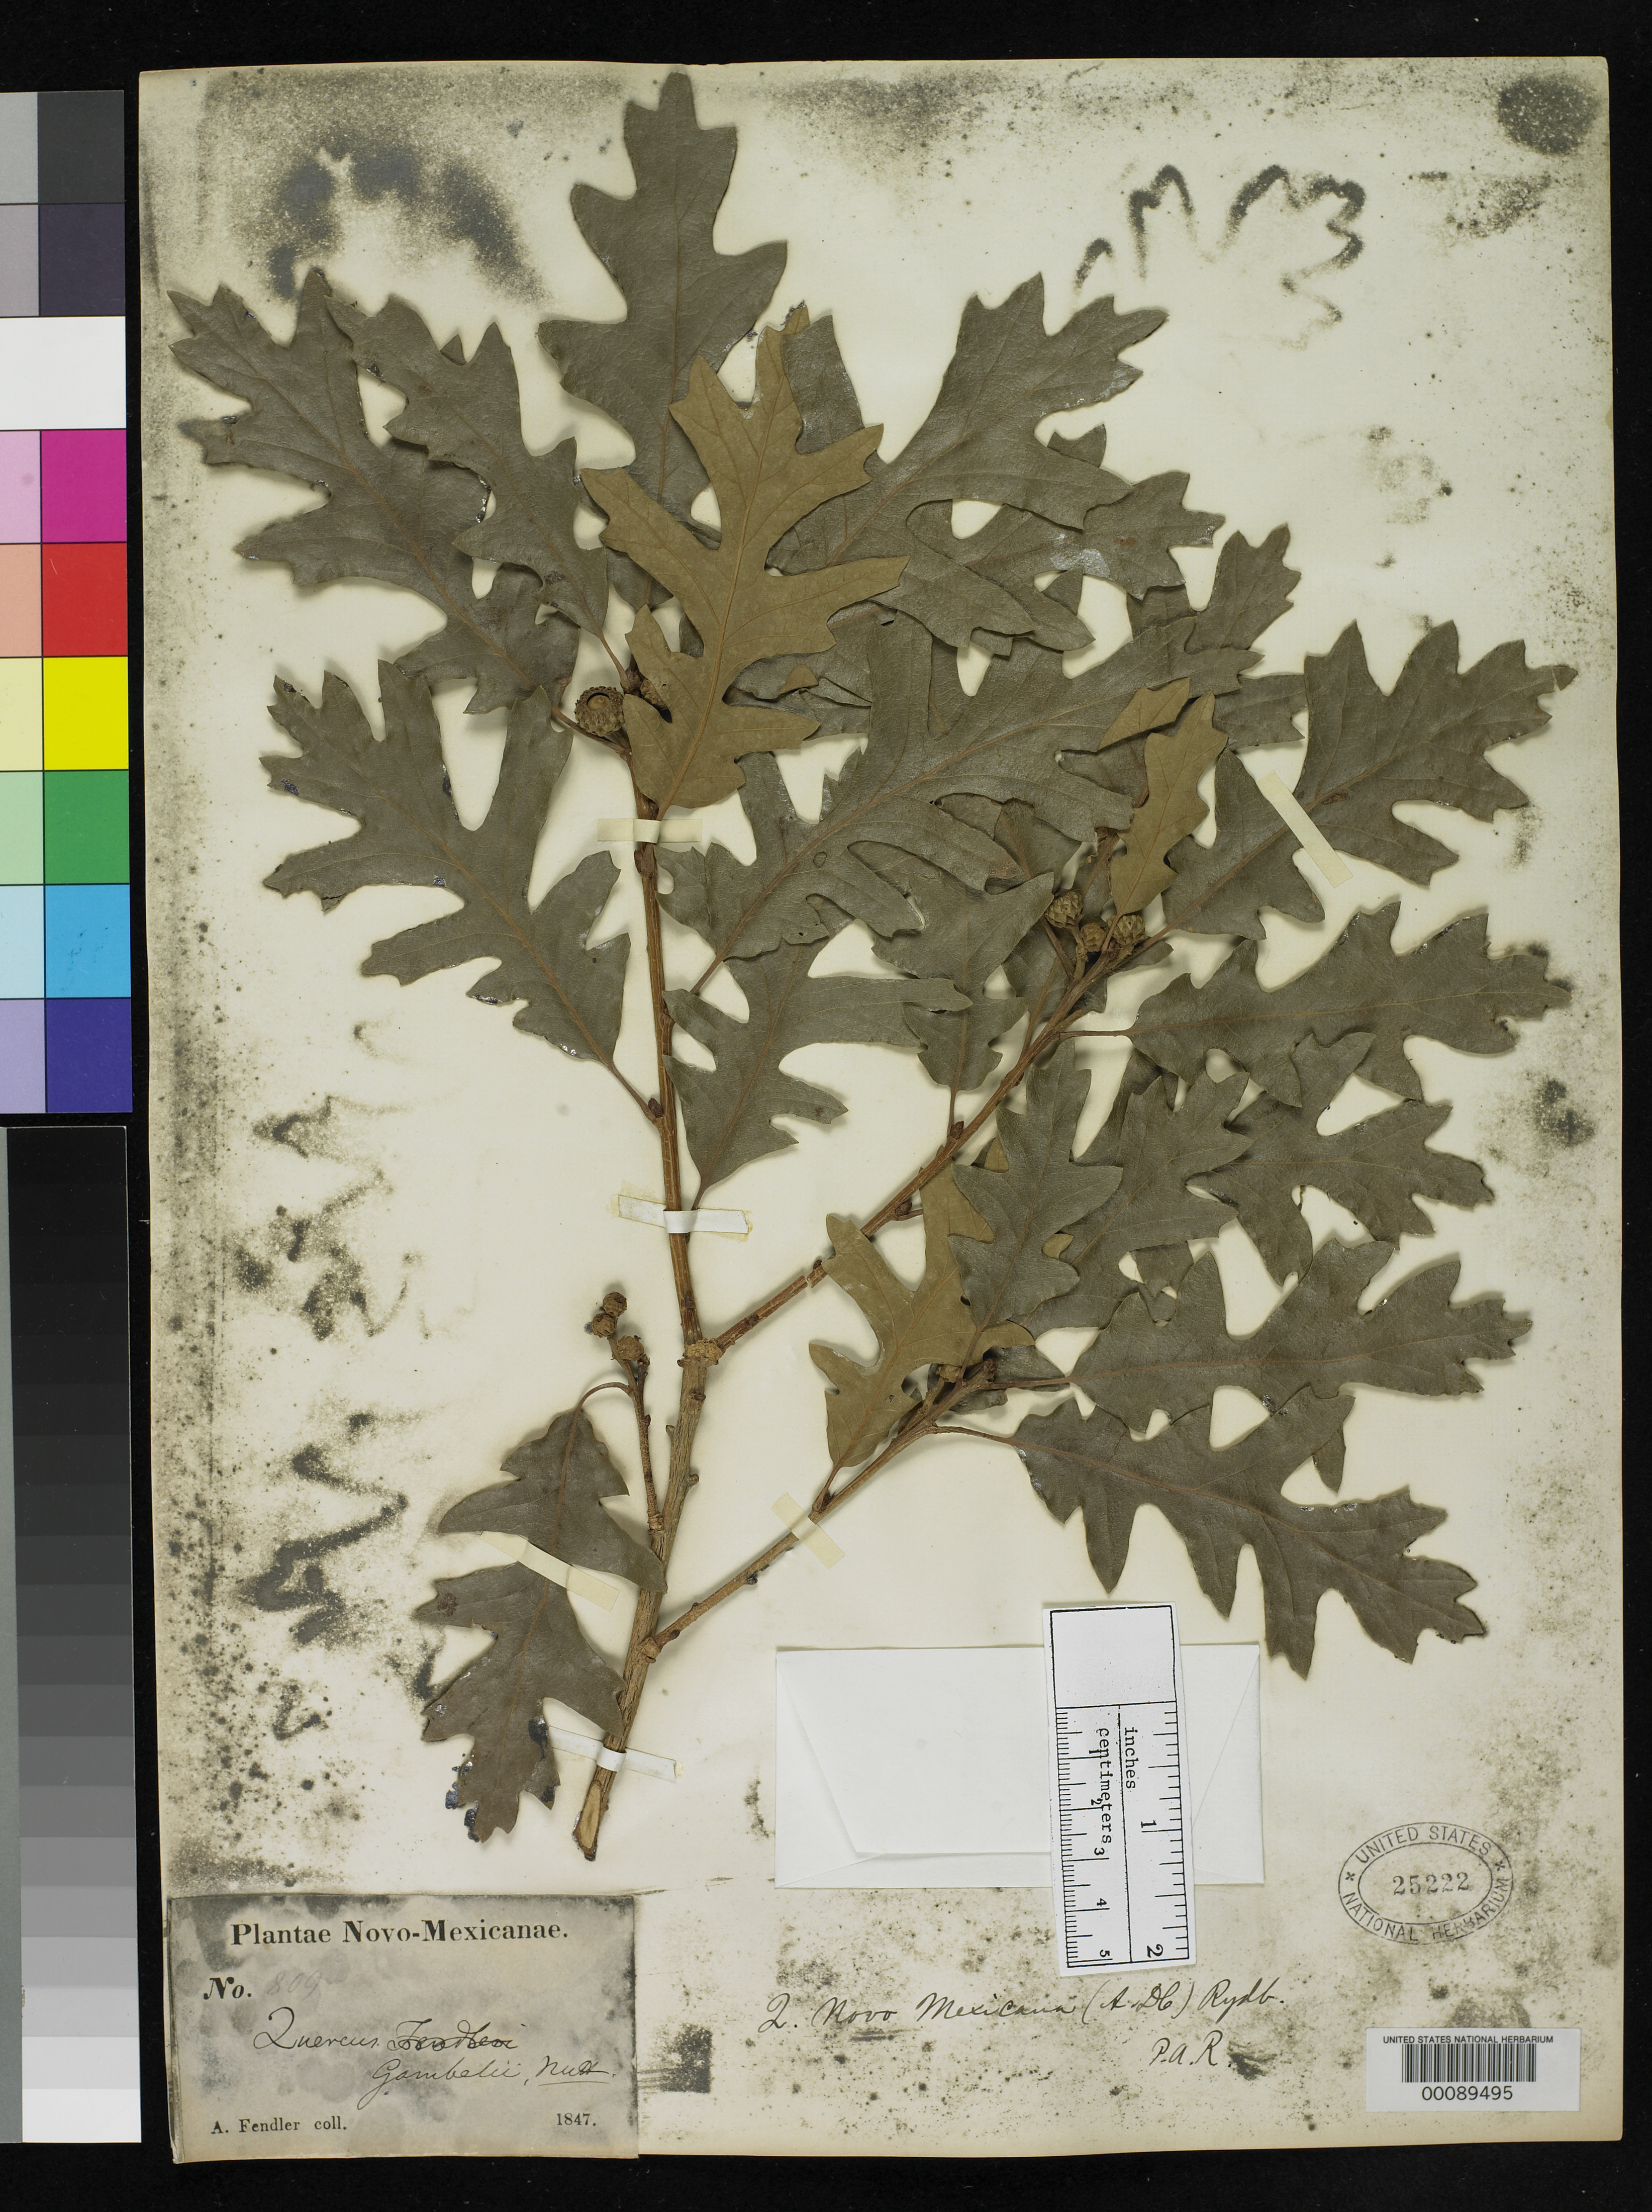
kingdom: Plantae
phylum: Tracheophyta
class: Magnoliopsida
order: Fagales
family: Fagaceae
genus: Quercus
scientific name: Quercus douglasii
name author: A. DC. in DC.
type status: Isosyntype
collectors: A. Fendler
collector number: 809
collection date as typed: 1847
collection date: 1847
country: United States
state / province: New Mexico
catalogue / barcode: US 25222